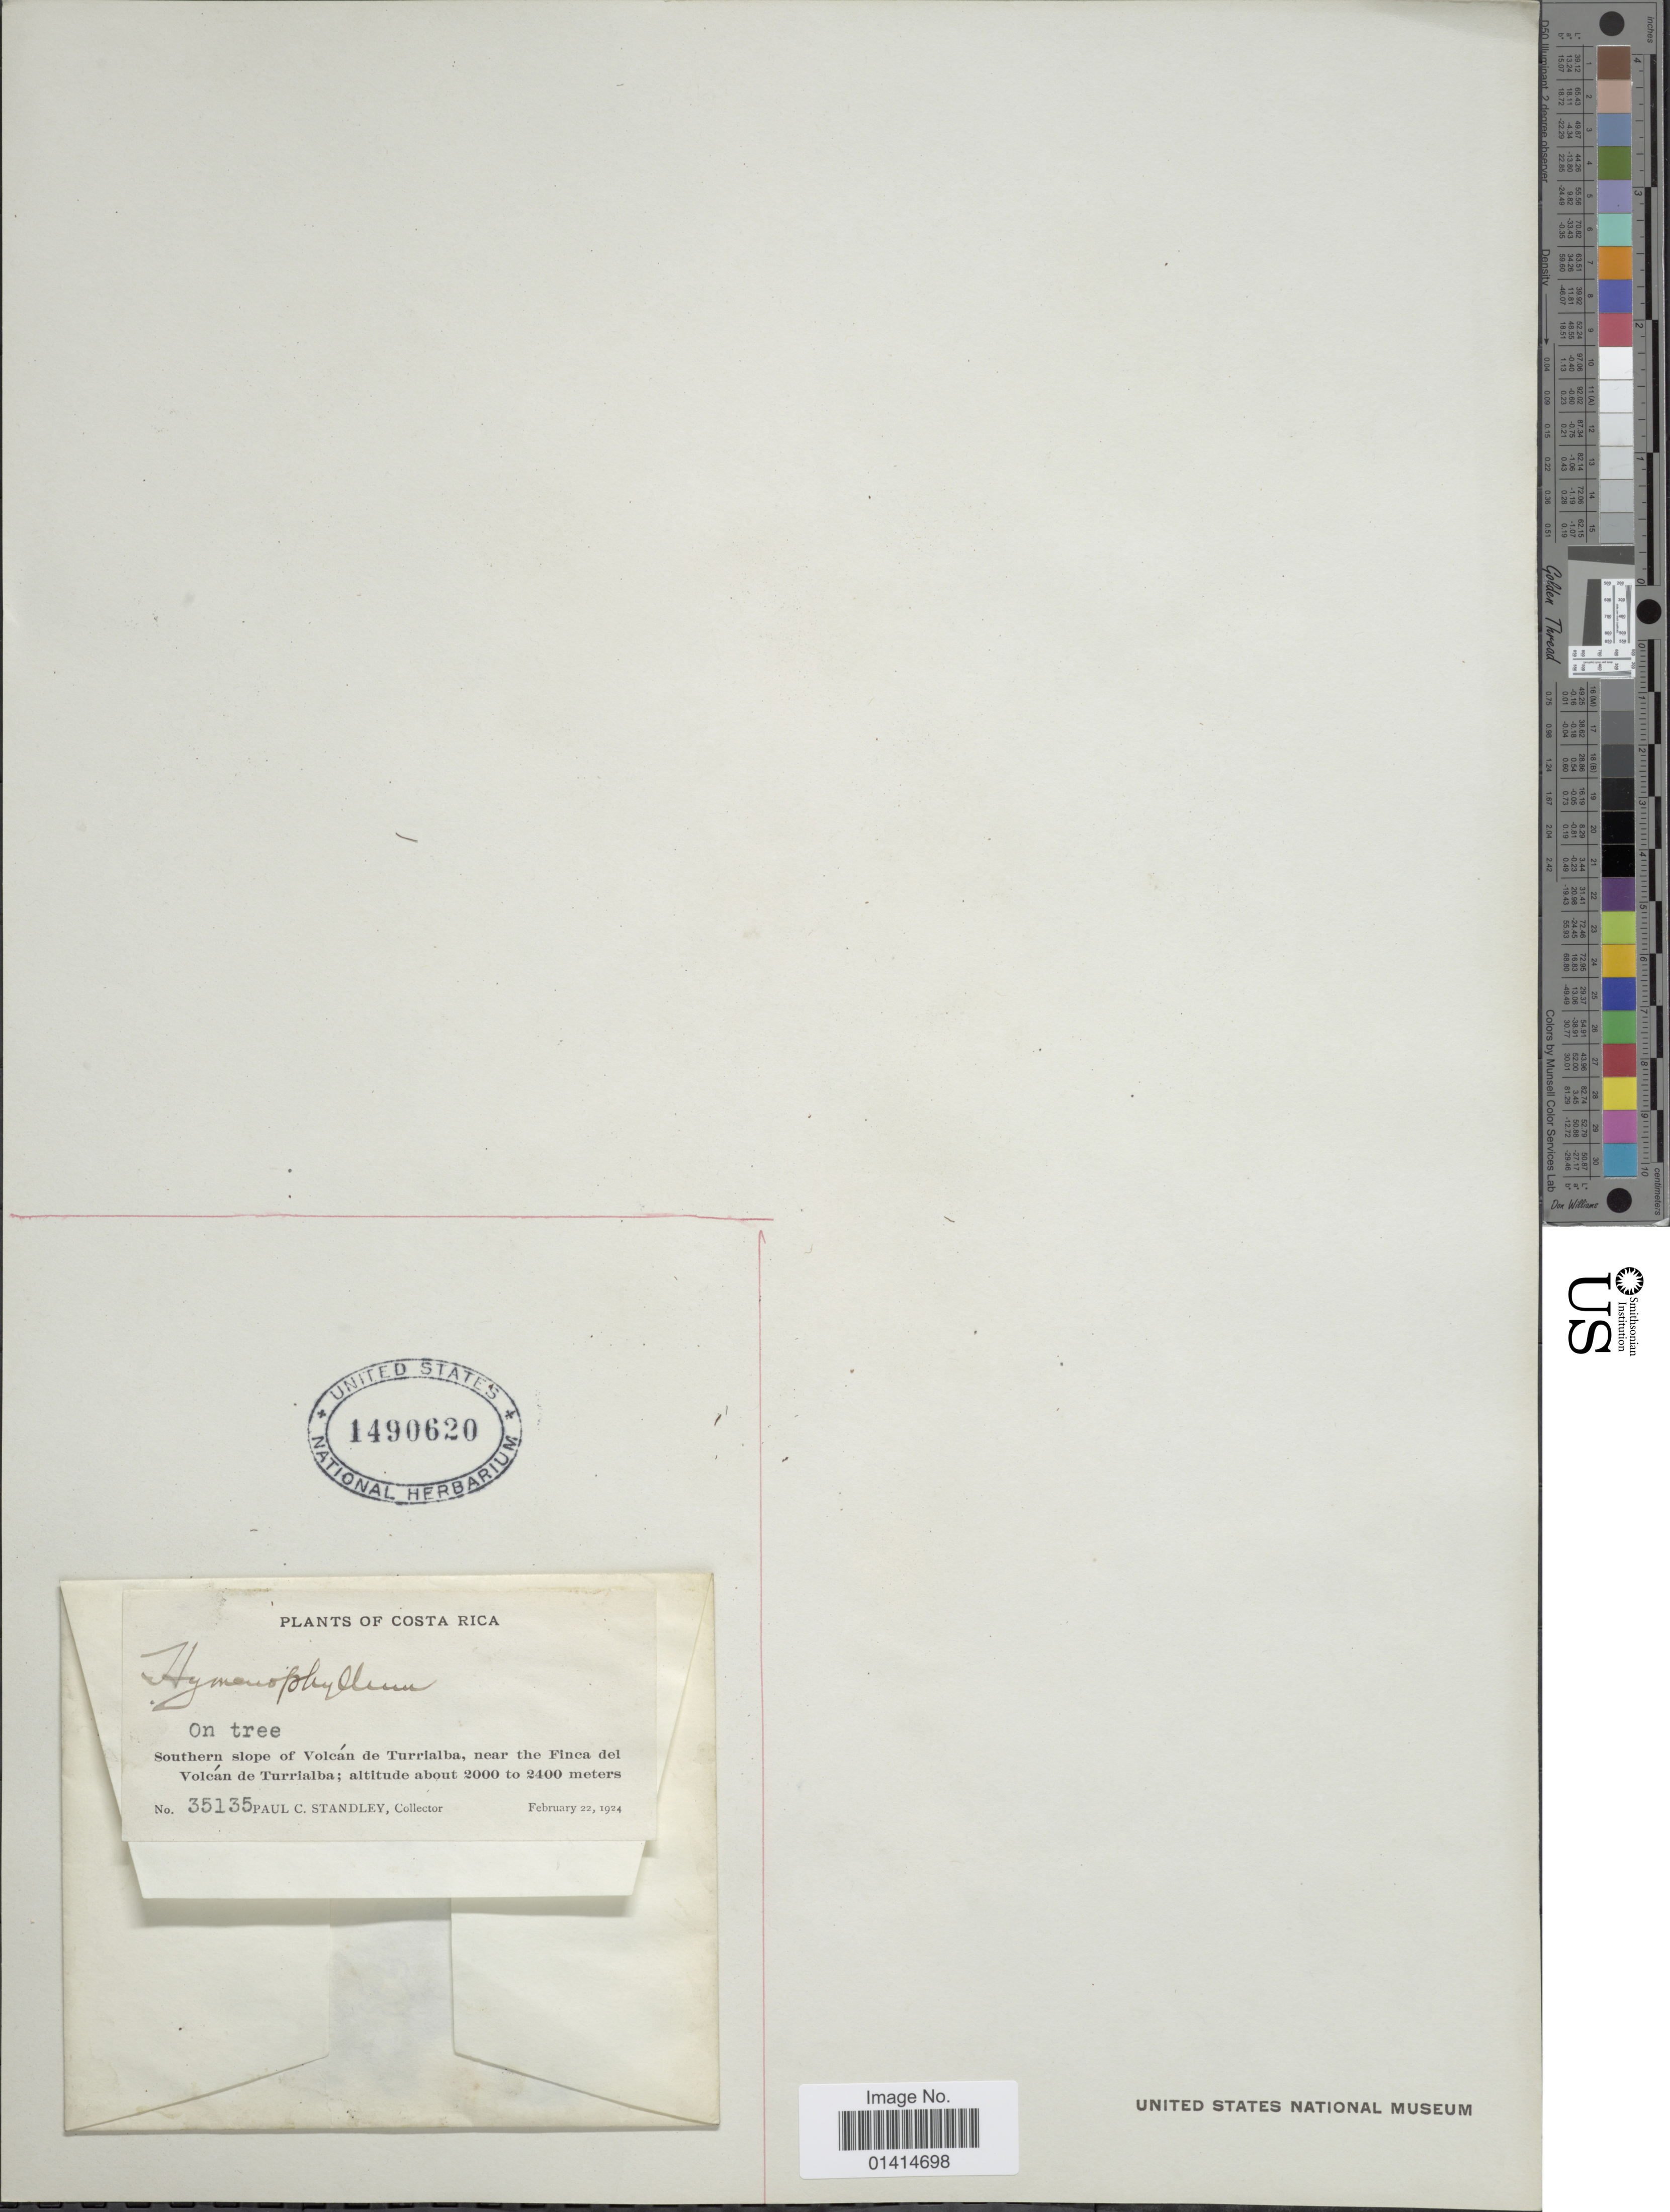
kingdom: Plantae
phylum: Tracheophyta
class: Polypodiopsida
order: Hymenophyllales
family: Hymenophyllaceae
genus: Hymenophyllum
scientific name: Hymenophyllum tunbrigense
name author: (L.) Small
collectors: P. C. Standley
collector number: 35135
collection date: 1924-02-22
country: Costa Rica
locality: Southern slope of Volcan de Turrialba, near the Finca del Volcán de Turrialba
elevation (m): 2000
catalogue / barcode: US 1490620